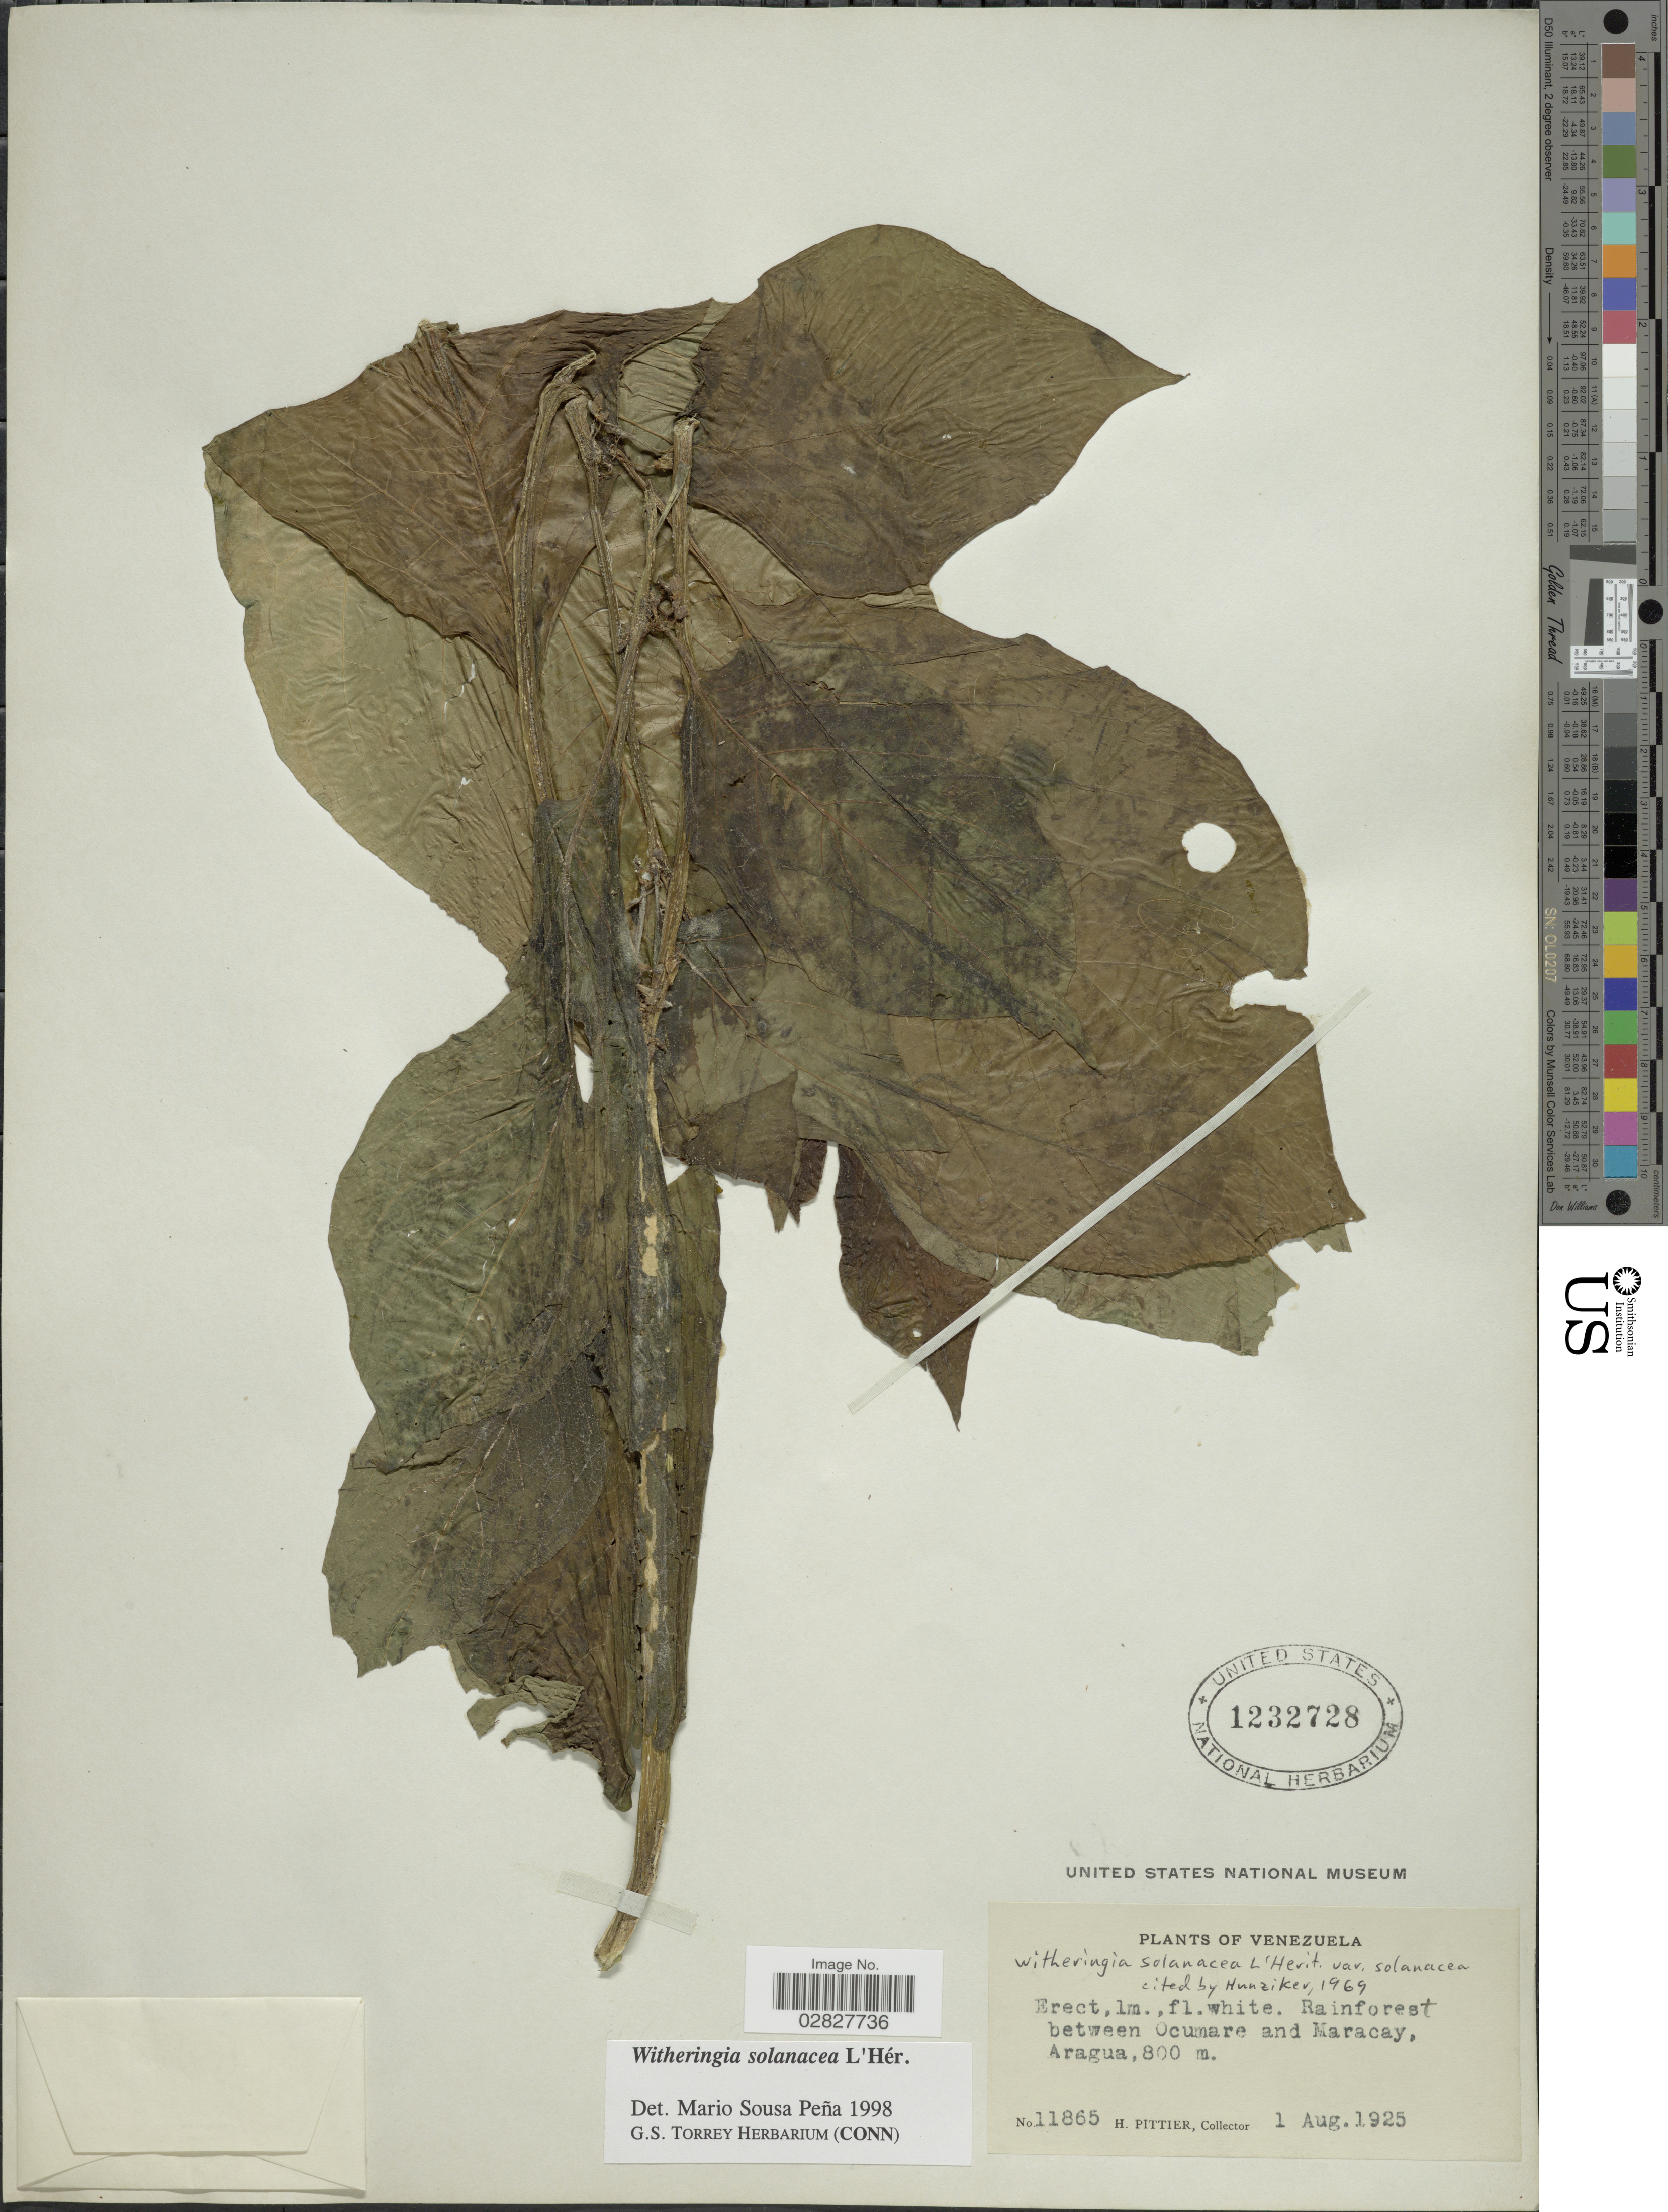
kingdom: Plantae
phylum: Tracheophyta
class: Magnoliopsida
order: Solanales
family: Solanaceae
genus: Witheringia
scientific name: Witheringia solanacea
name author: L'Hér.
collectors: H. F. Pittier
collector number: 11865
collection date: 1925-08-01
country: Venezuela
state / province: Aragua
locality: Rainforest between Ocumare and Maracay, Aragua.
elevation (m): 800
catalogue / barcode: US 1232728